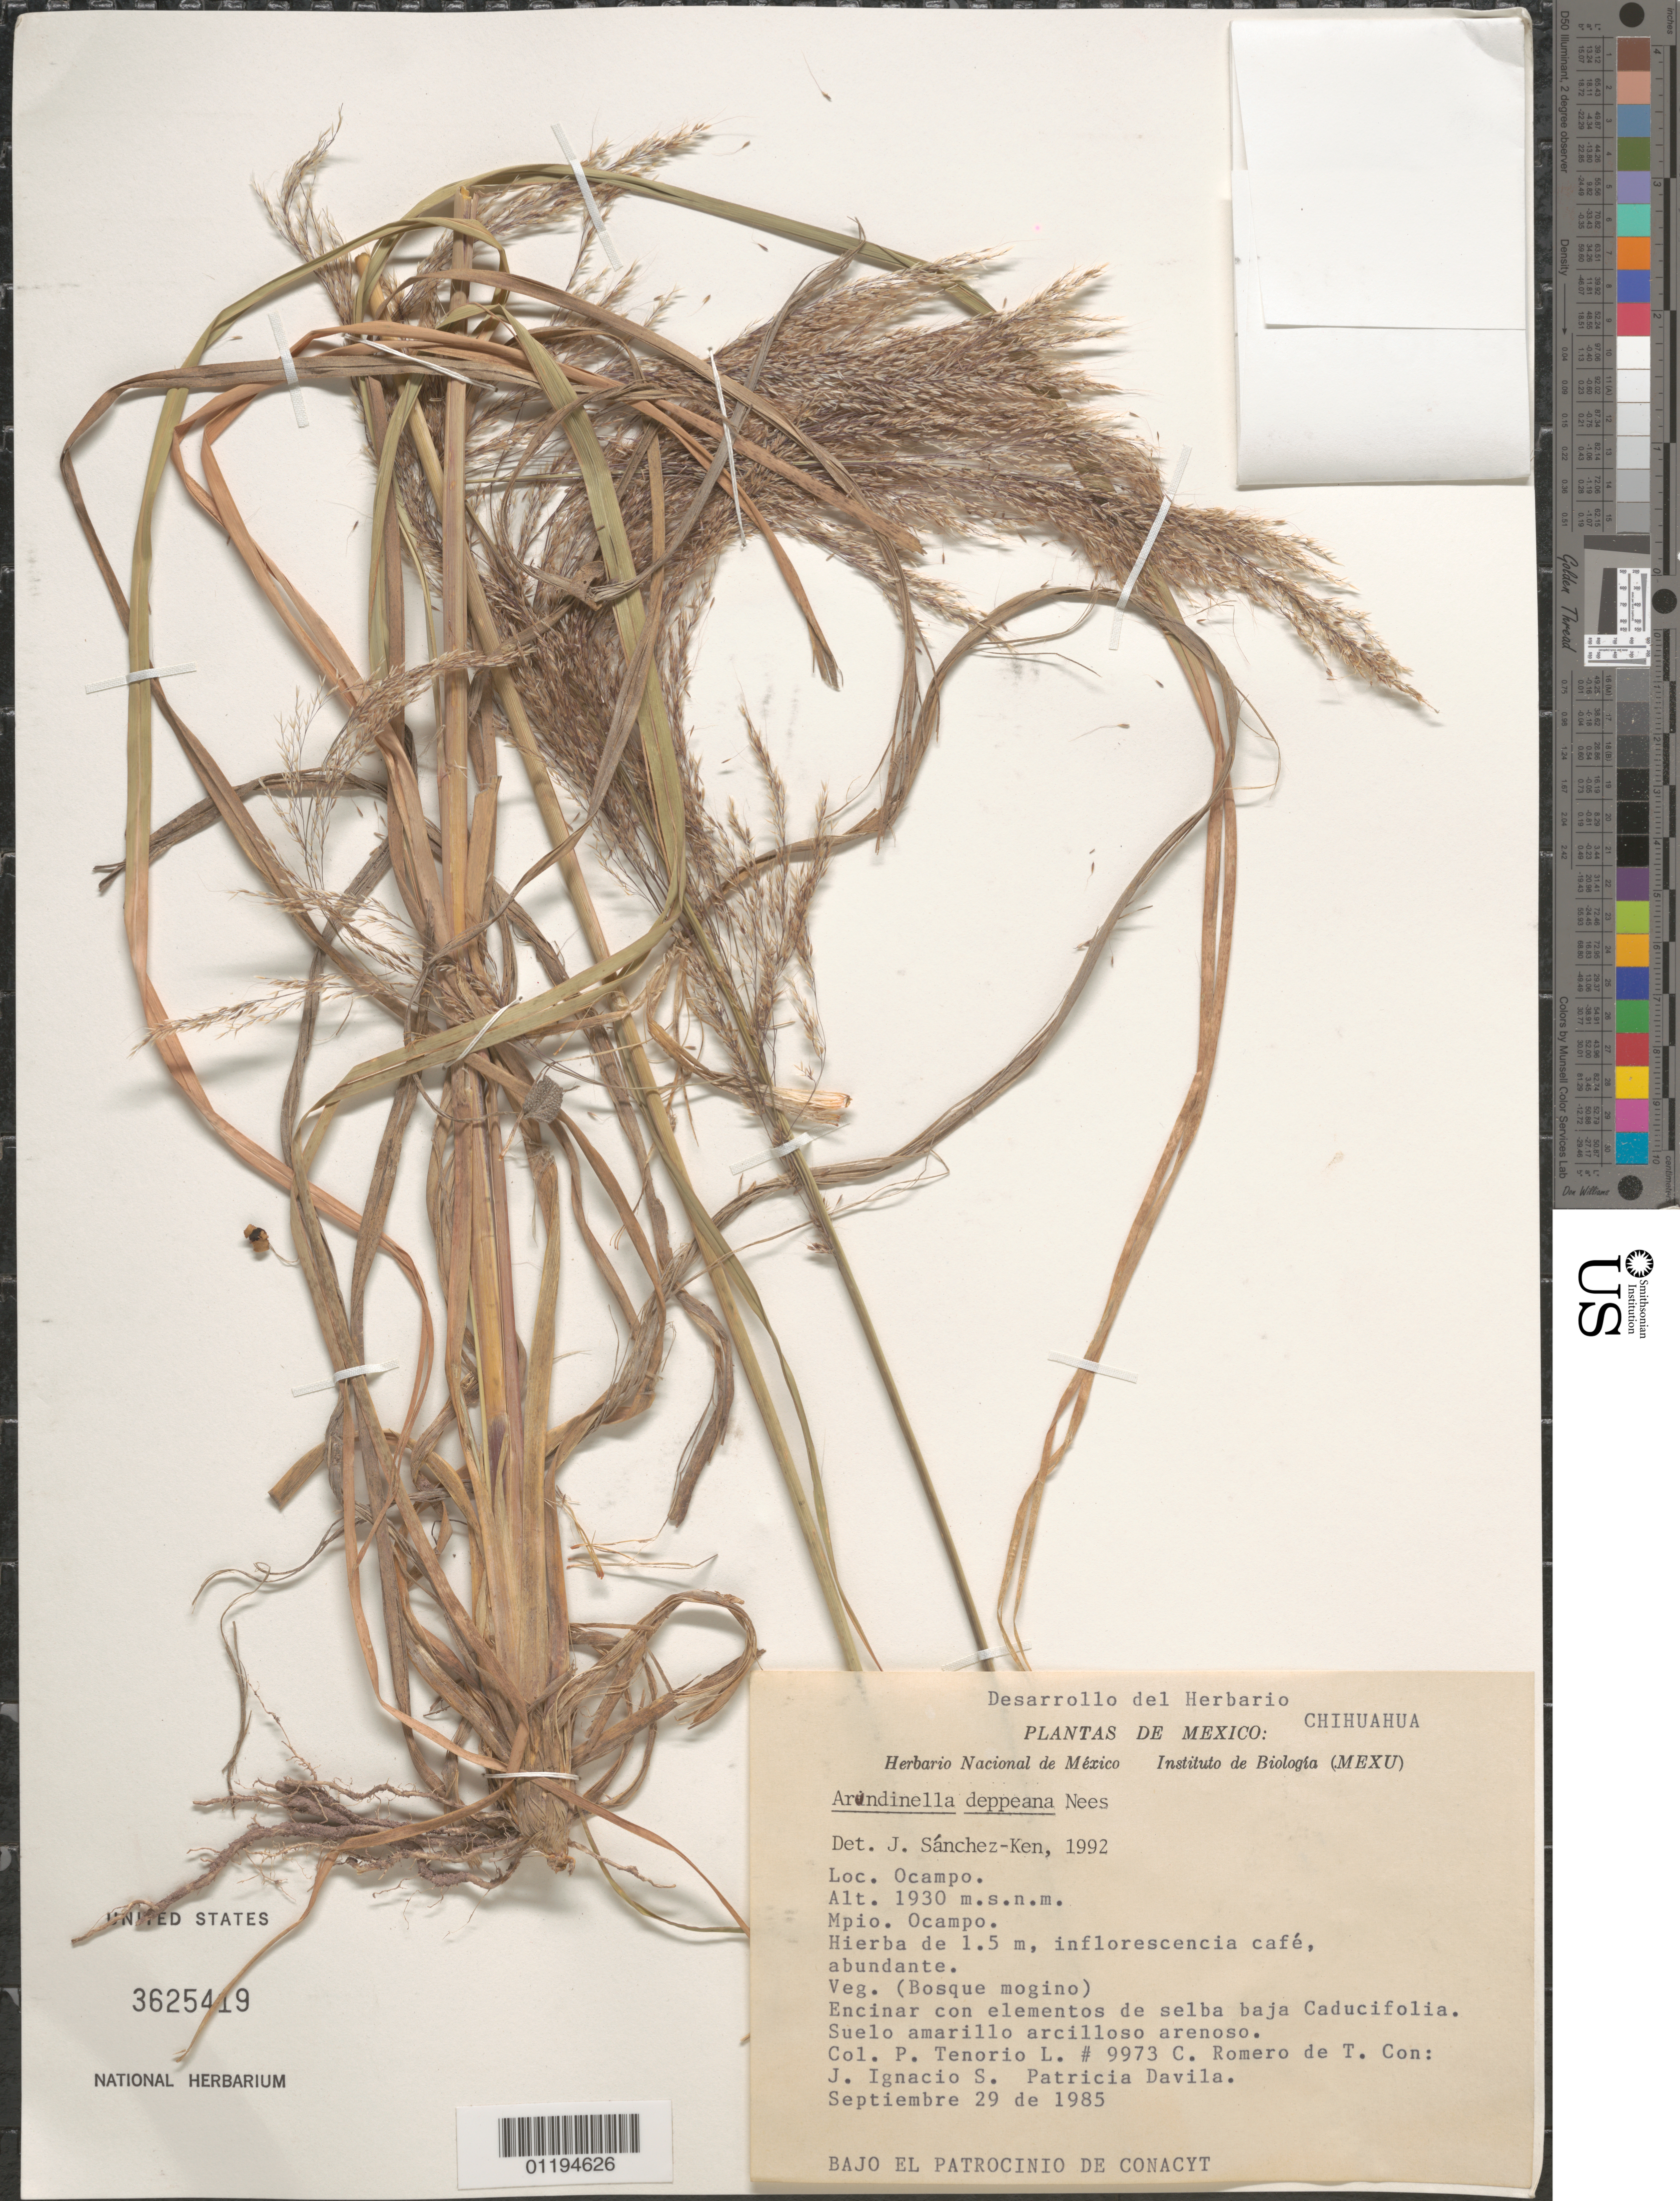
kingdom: Plantae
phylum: Tracheophyta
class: Liliopsida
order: Poales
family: Poaceae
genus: Arundinella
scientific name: Arundinella deppeana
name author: Nees ex Steud.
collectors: Tenorio, P., C. Romero de T., J. Ignacio & P. Dávila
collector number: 9973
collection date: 1985-09-29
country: Mexico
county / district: Ocampo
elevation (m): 1930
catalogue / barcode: US 3625419